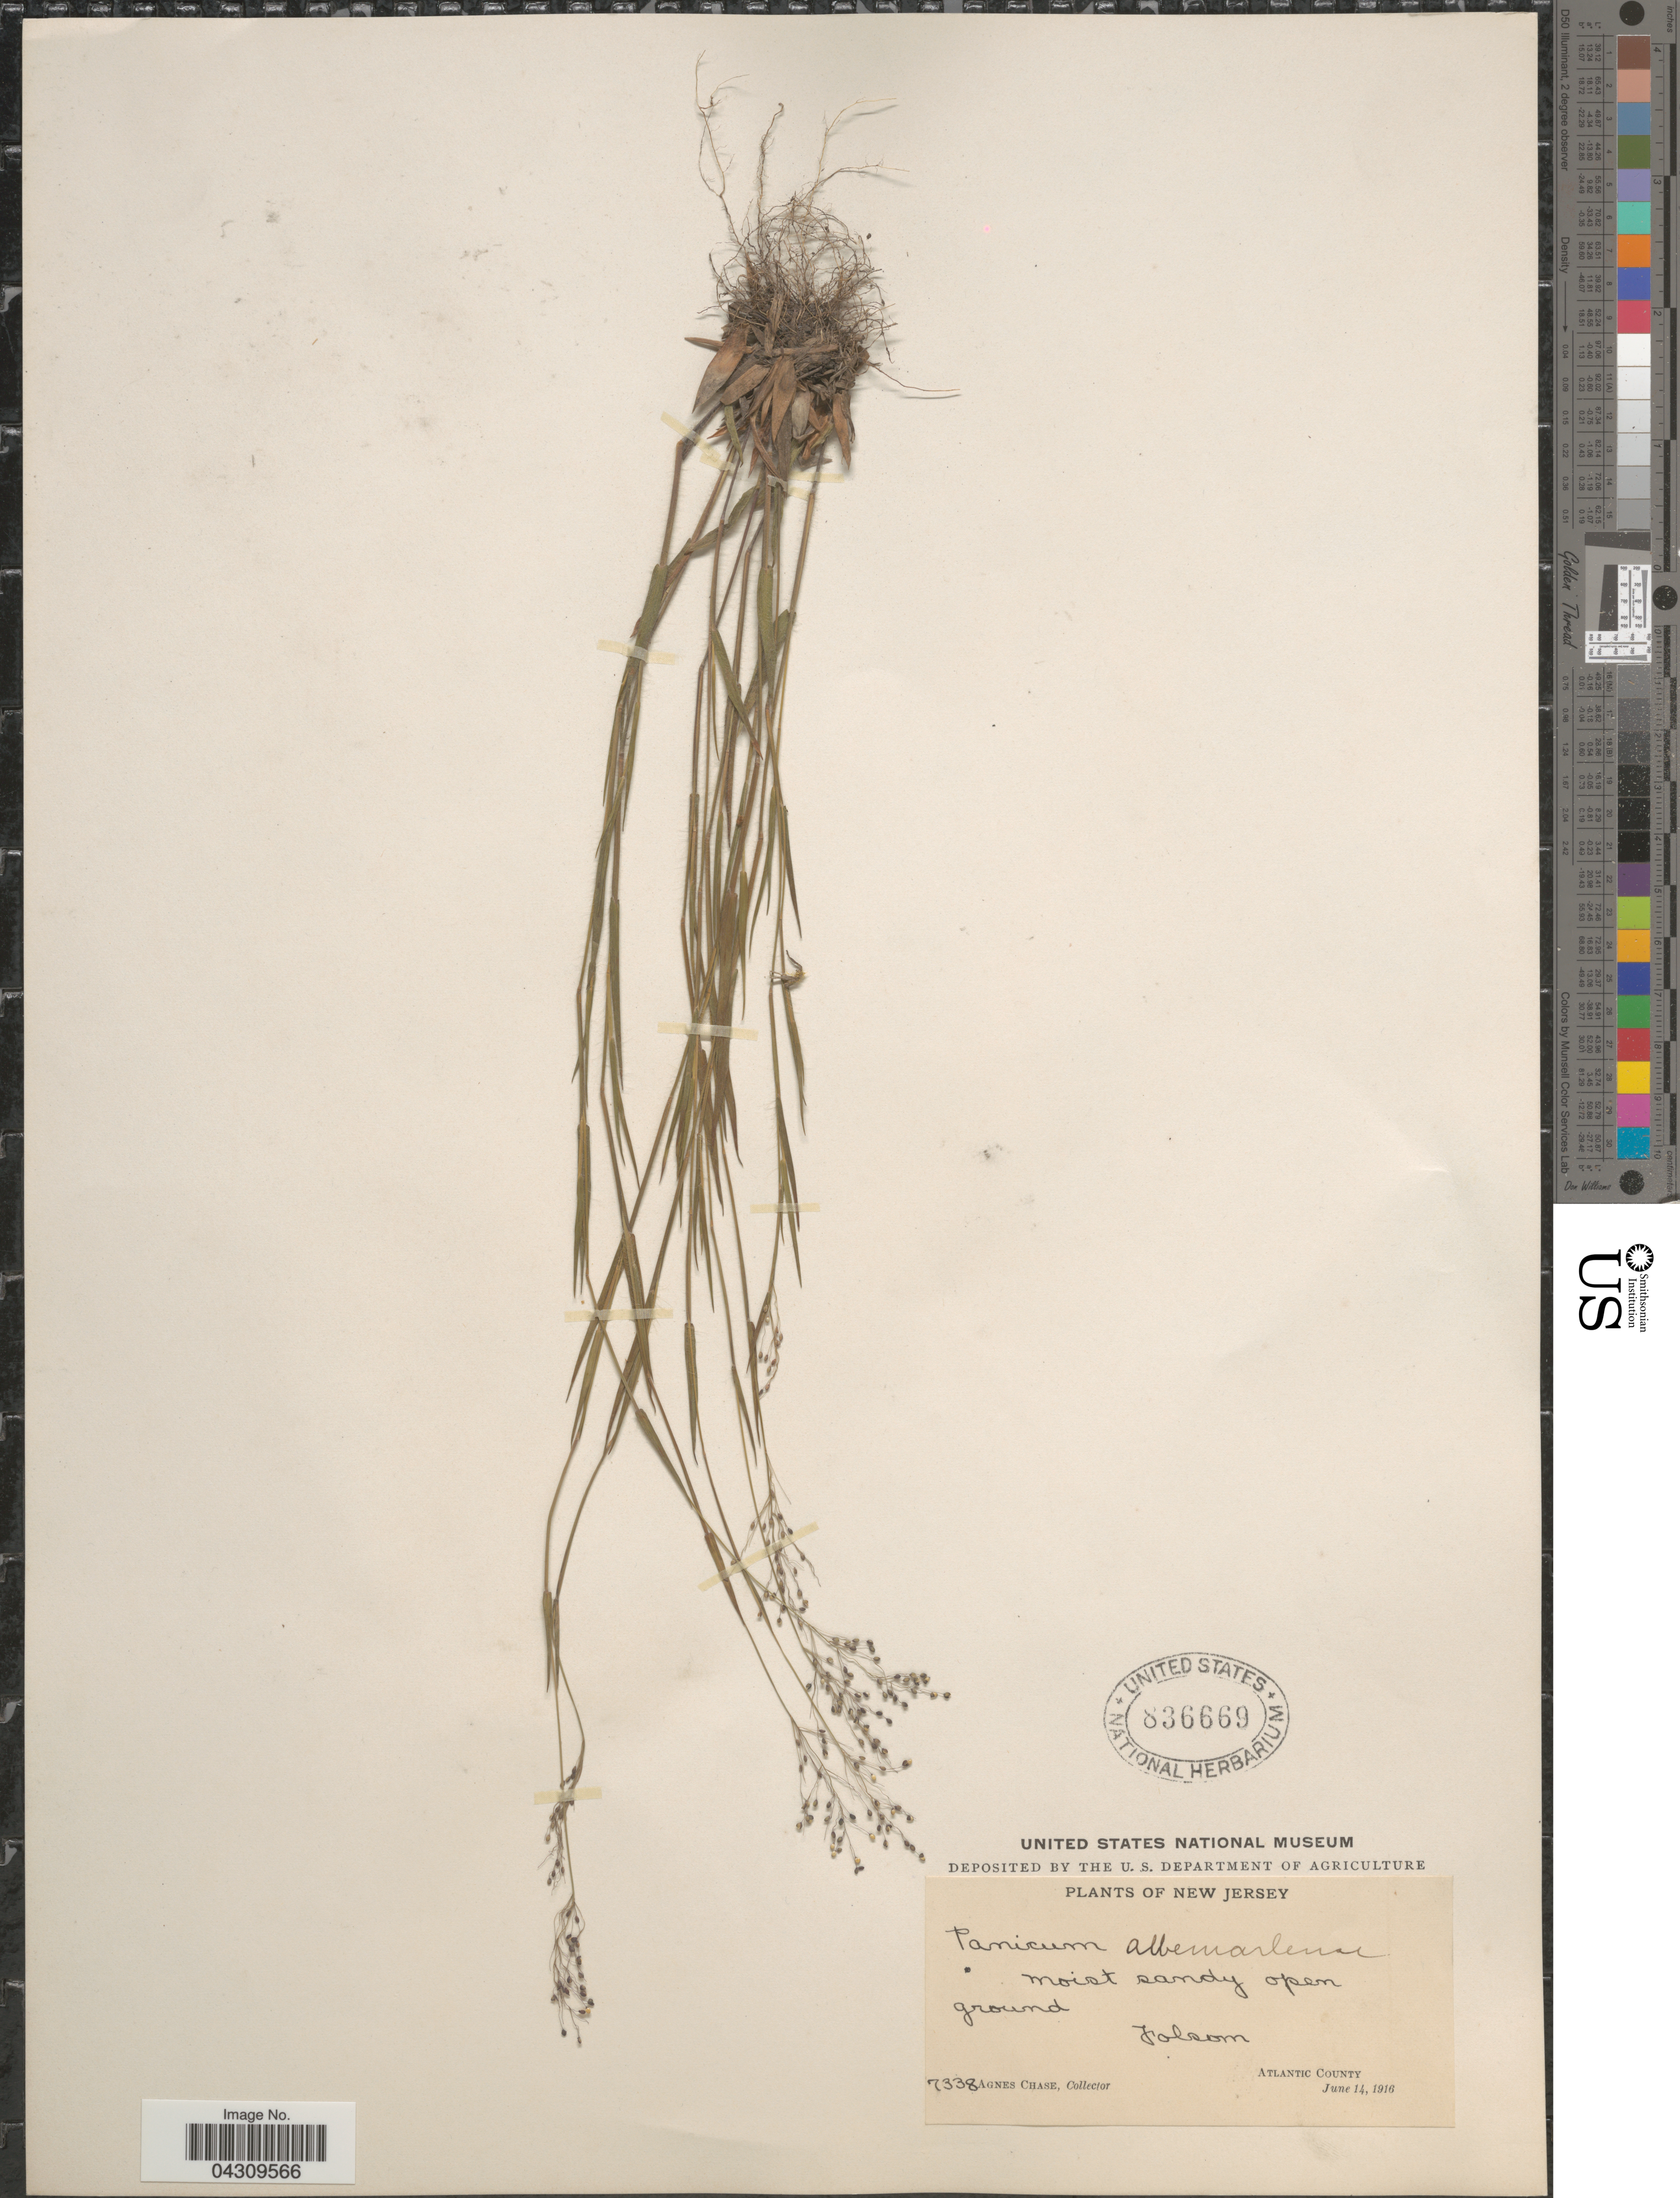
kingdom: Plantae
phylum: Tracheophyta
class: Liliopsida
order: Poales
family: Poaceae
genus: Dichanthelium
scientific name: Dichanthelium acuminatum var. acuminatum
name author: (Sw.) Gould & C.A. Clark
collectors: A. Chase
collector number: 7338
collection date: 1916-06-14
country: United States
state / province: New Jersey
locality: Jolsom. Atlantic County.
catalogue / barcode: US 836669